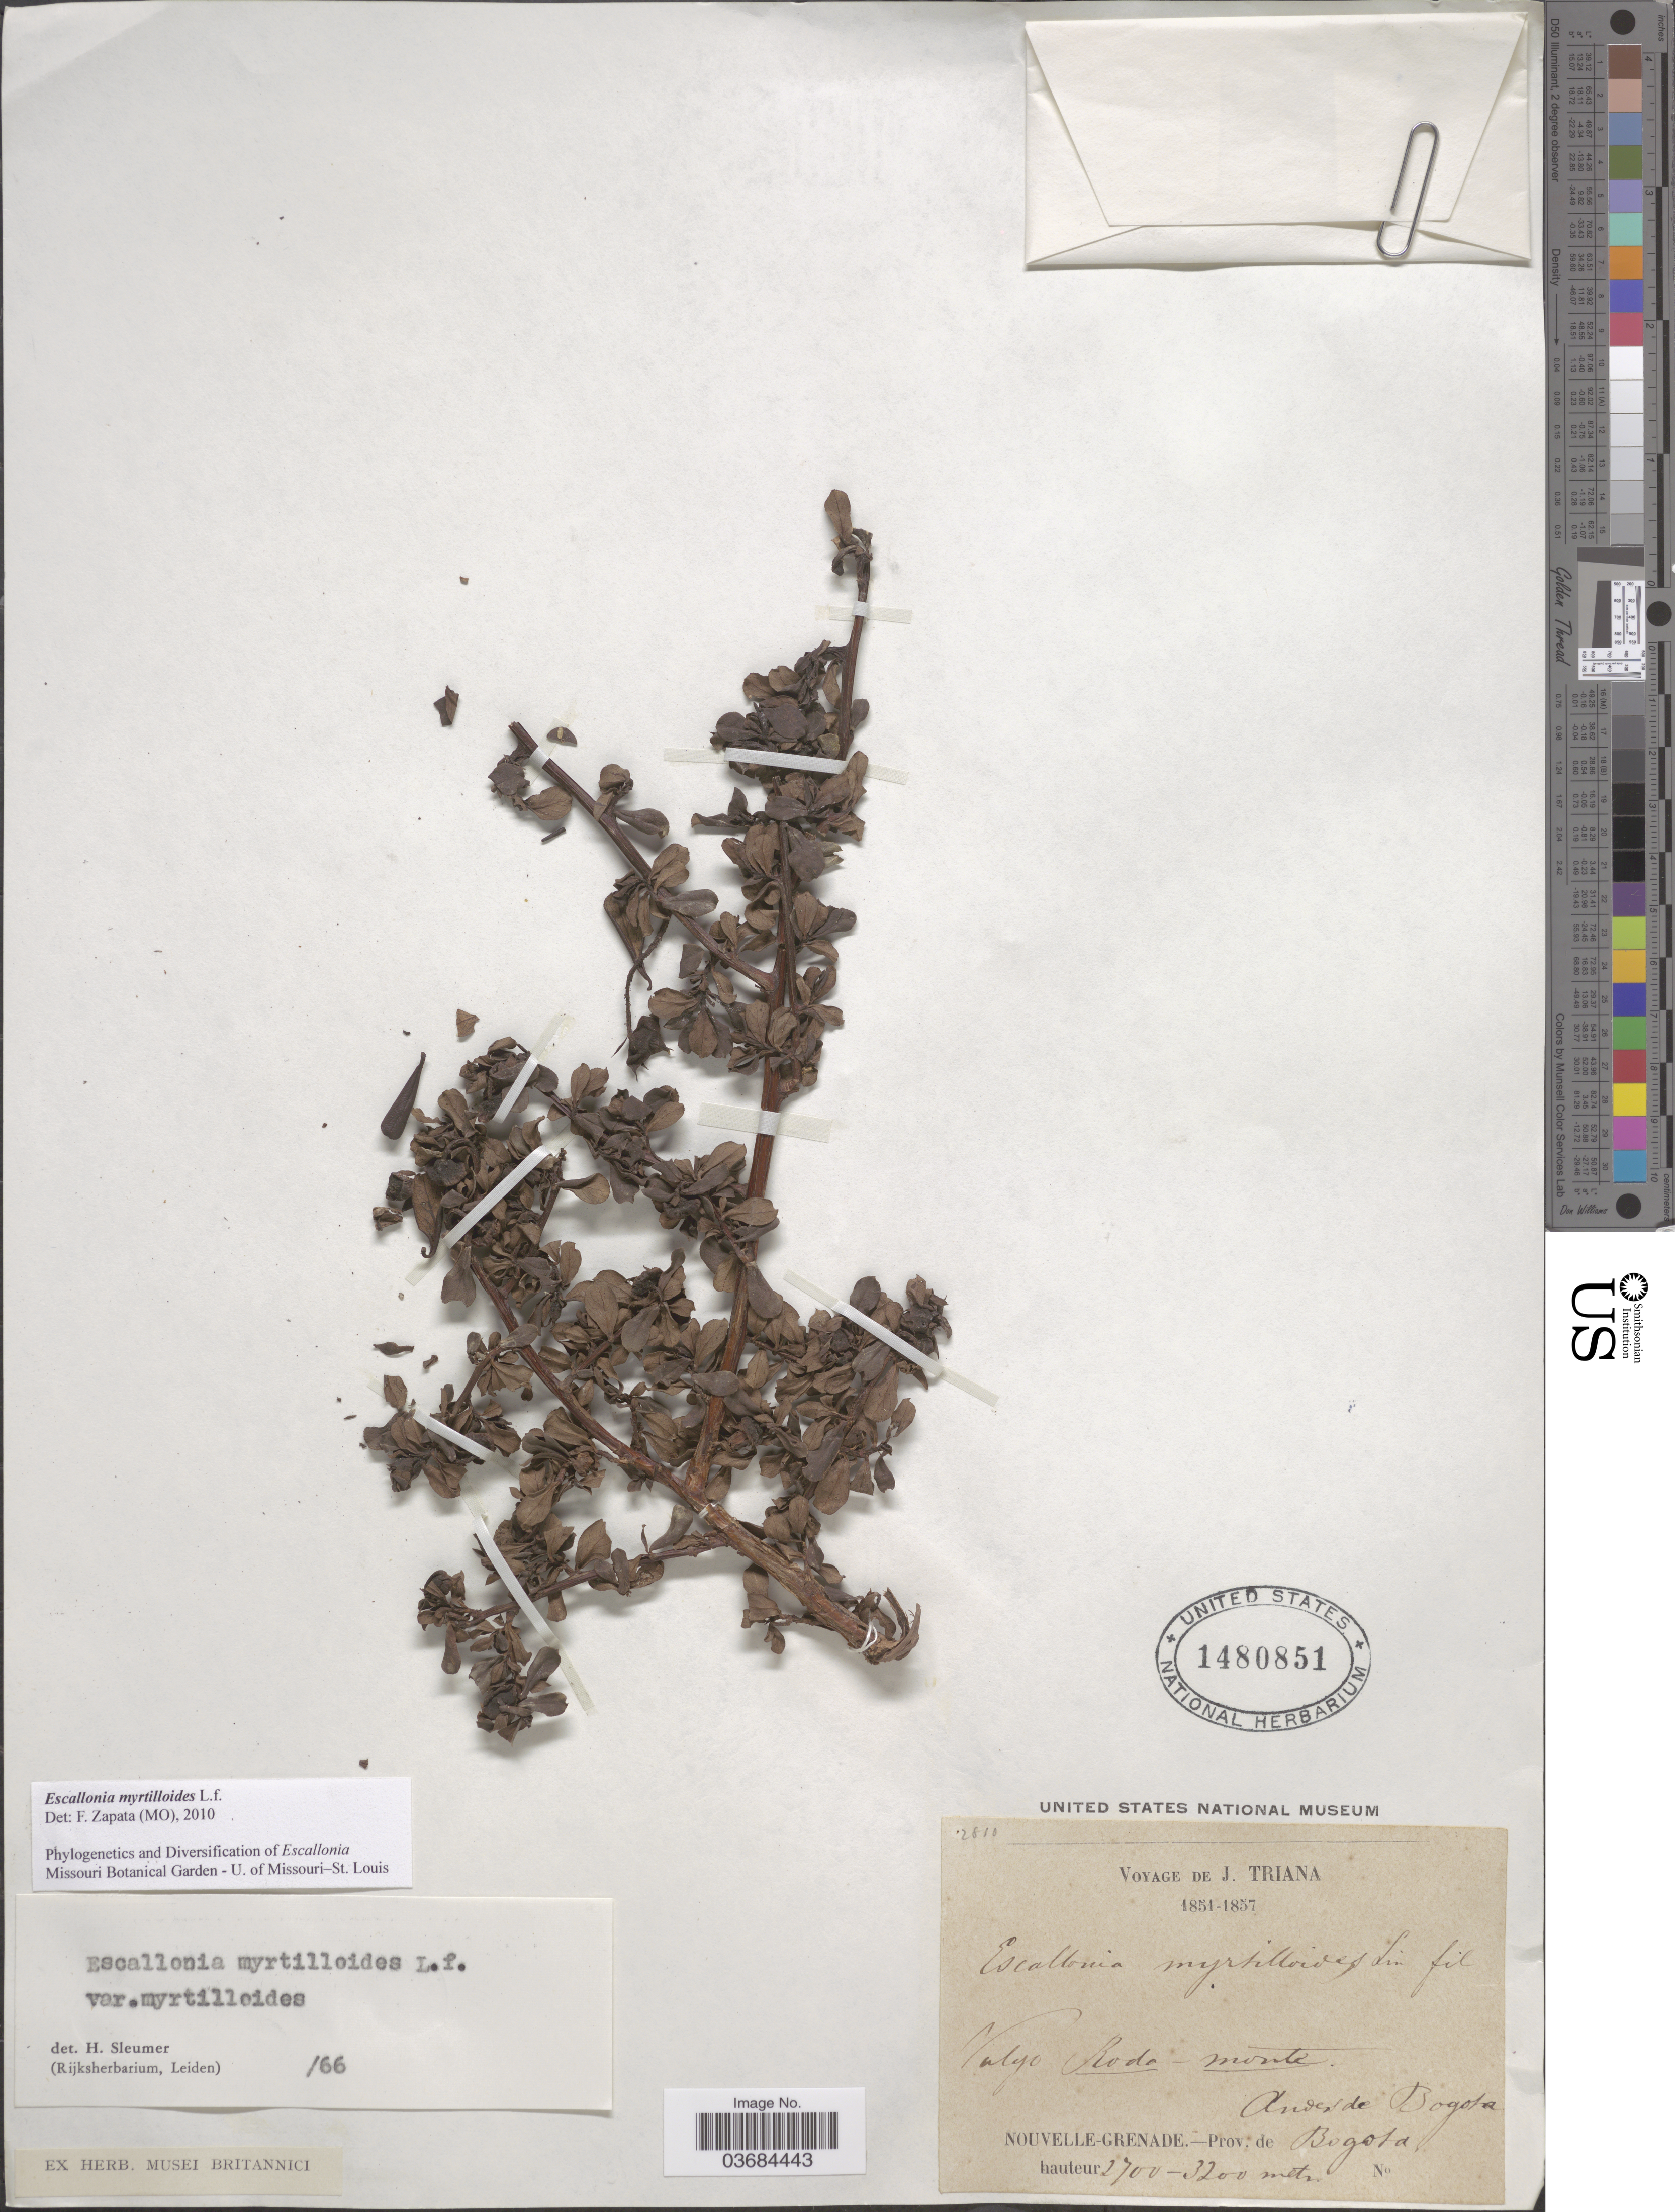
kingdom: Plantae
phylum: Tracheophyta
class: Magnoliopsida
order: Escalloniales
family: Escalloniaceae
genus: Escallonia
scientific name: Escallonia myrtilloides var. myrtilloides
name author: L. f.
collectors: J. Triana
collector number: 2810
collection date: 1851/1857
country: Colombia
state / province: Bogota D.C.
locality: Voyage de J. Triana. Andes de Bogota. Nouvell-Grenade. Prov. De Bogota.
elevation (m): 2700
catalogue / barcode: US 1480851